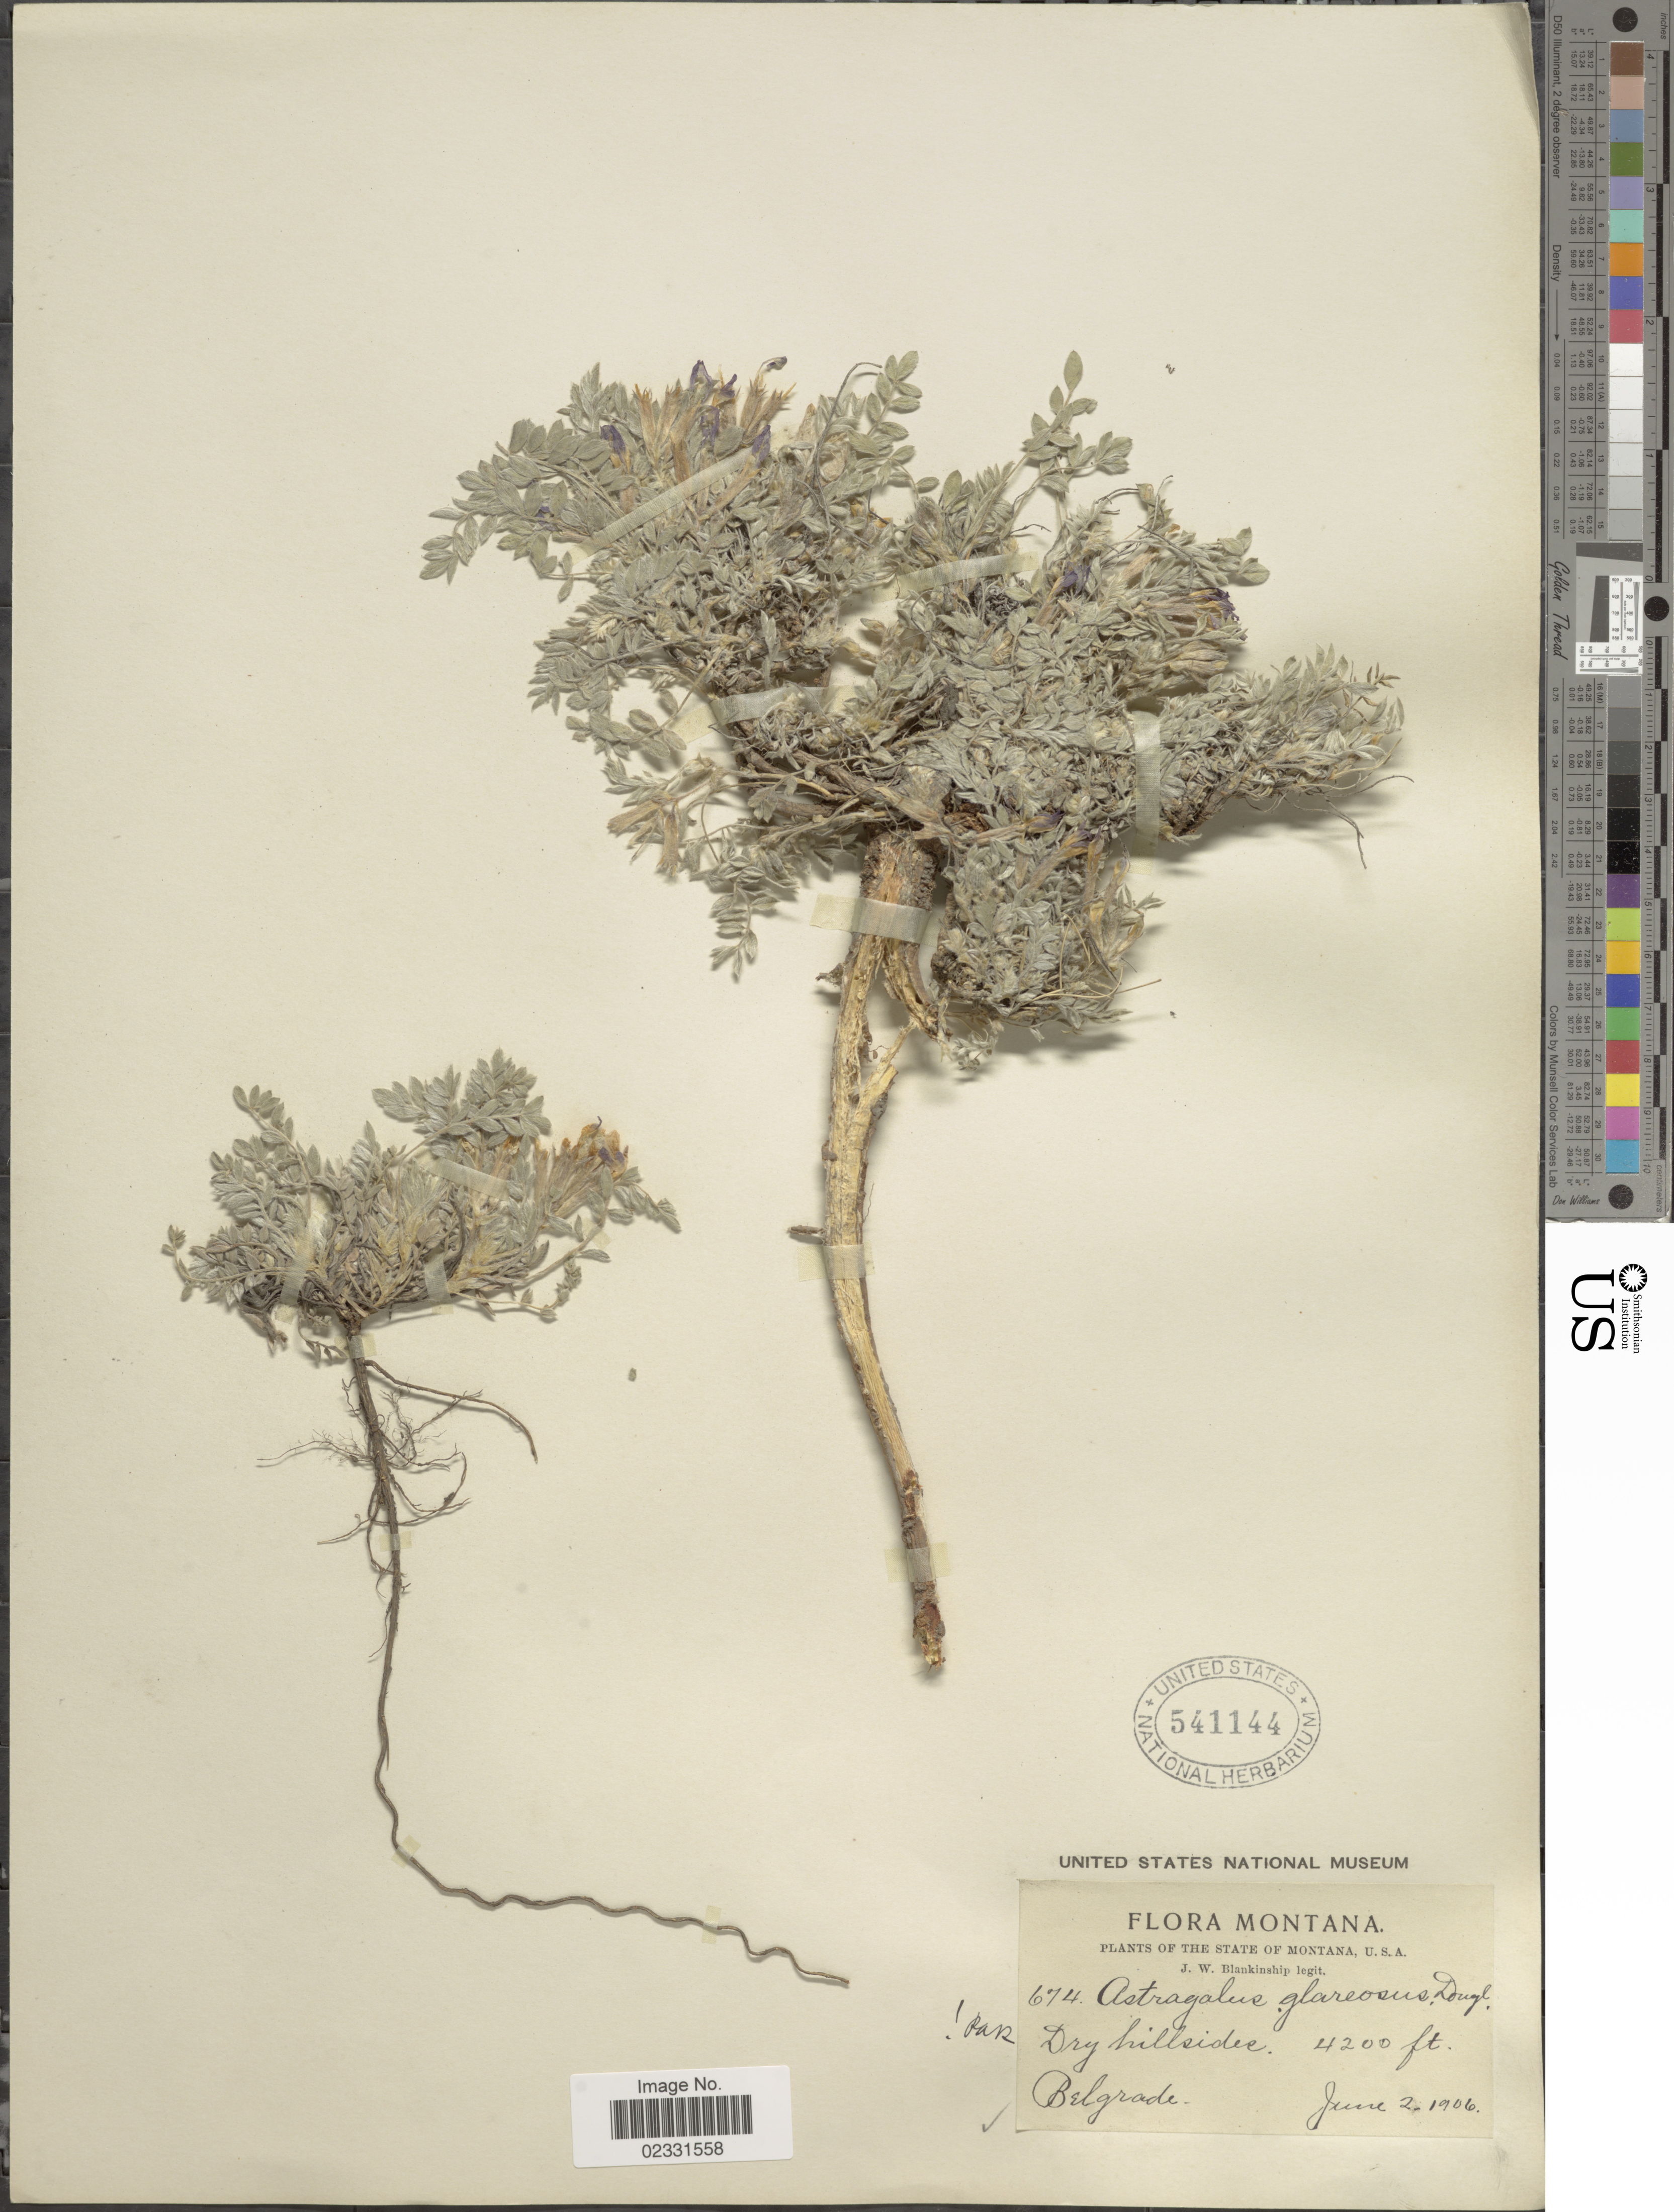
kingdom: Plantae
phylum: Tracheophyta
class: Magnoliopsida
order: Fabales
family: Fabaceae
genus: Astragalus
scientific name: Astragalus purshii var. glareosus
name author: (Douglas ex Hook.) Barneby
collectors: J. W. Blankinship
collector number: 674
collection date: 1906-06-02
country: United States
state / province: Montana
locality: The State of Montana, U.S.A., Belgrade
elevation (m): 1280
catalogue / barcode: US 541144